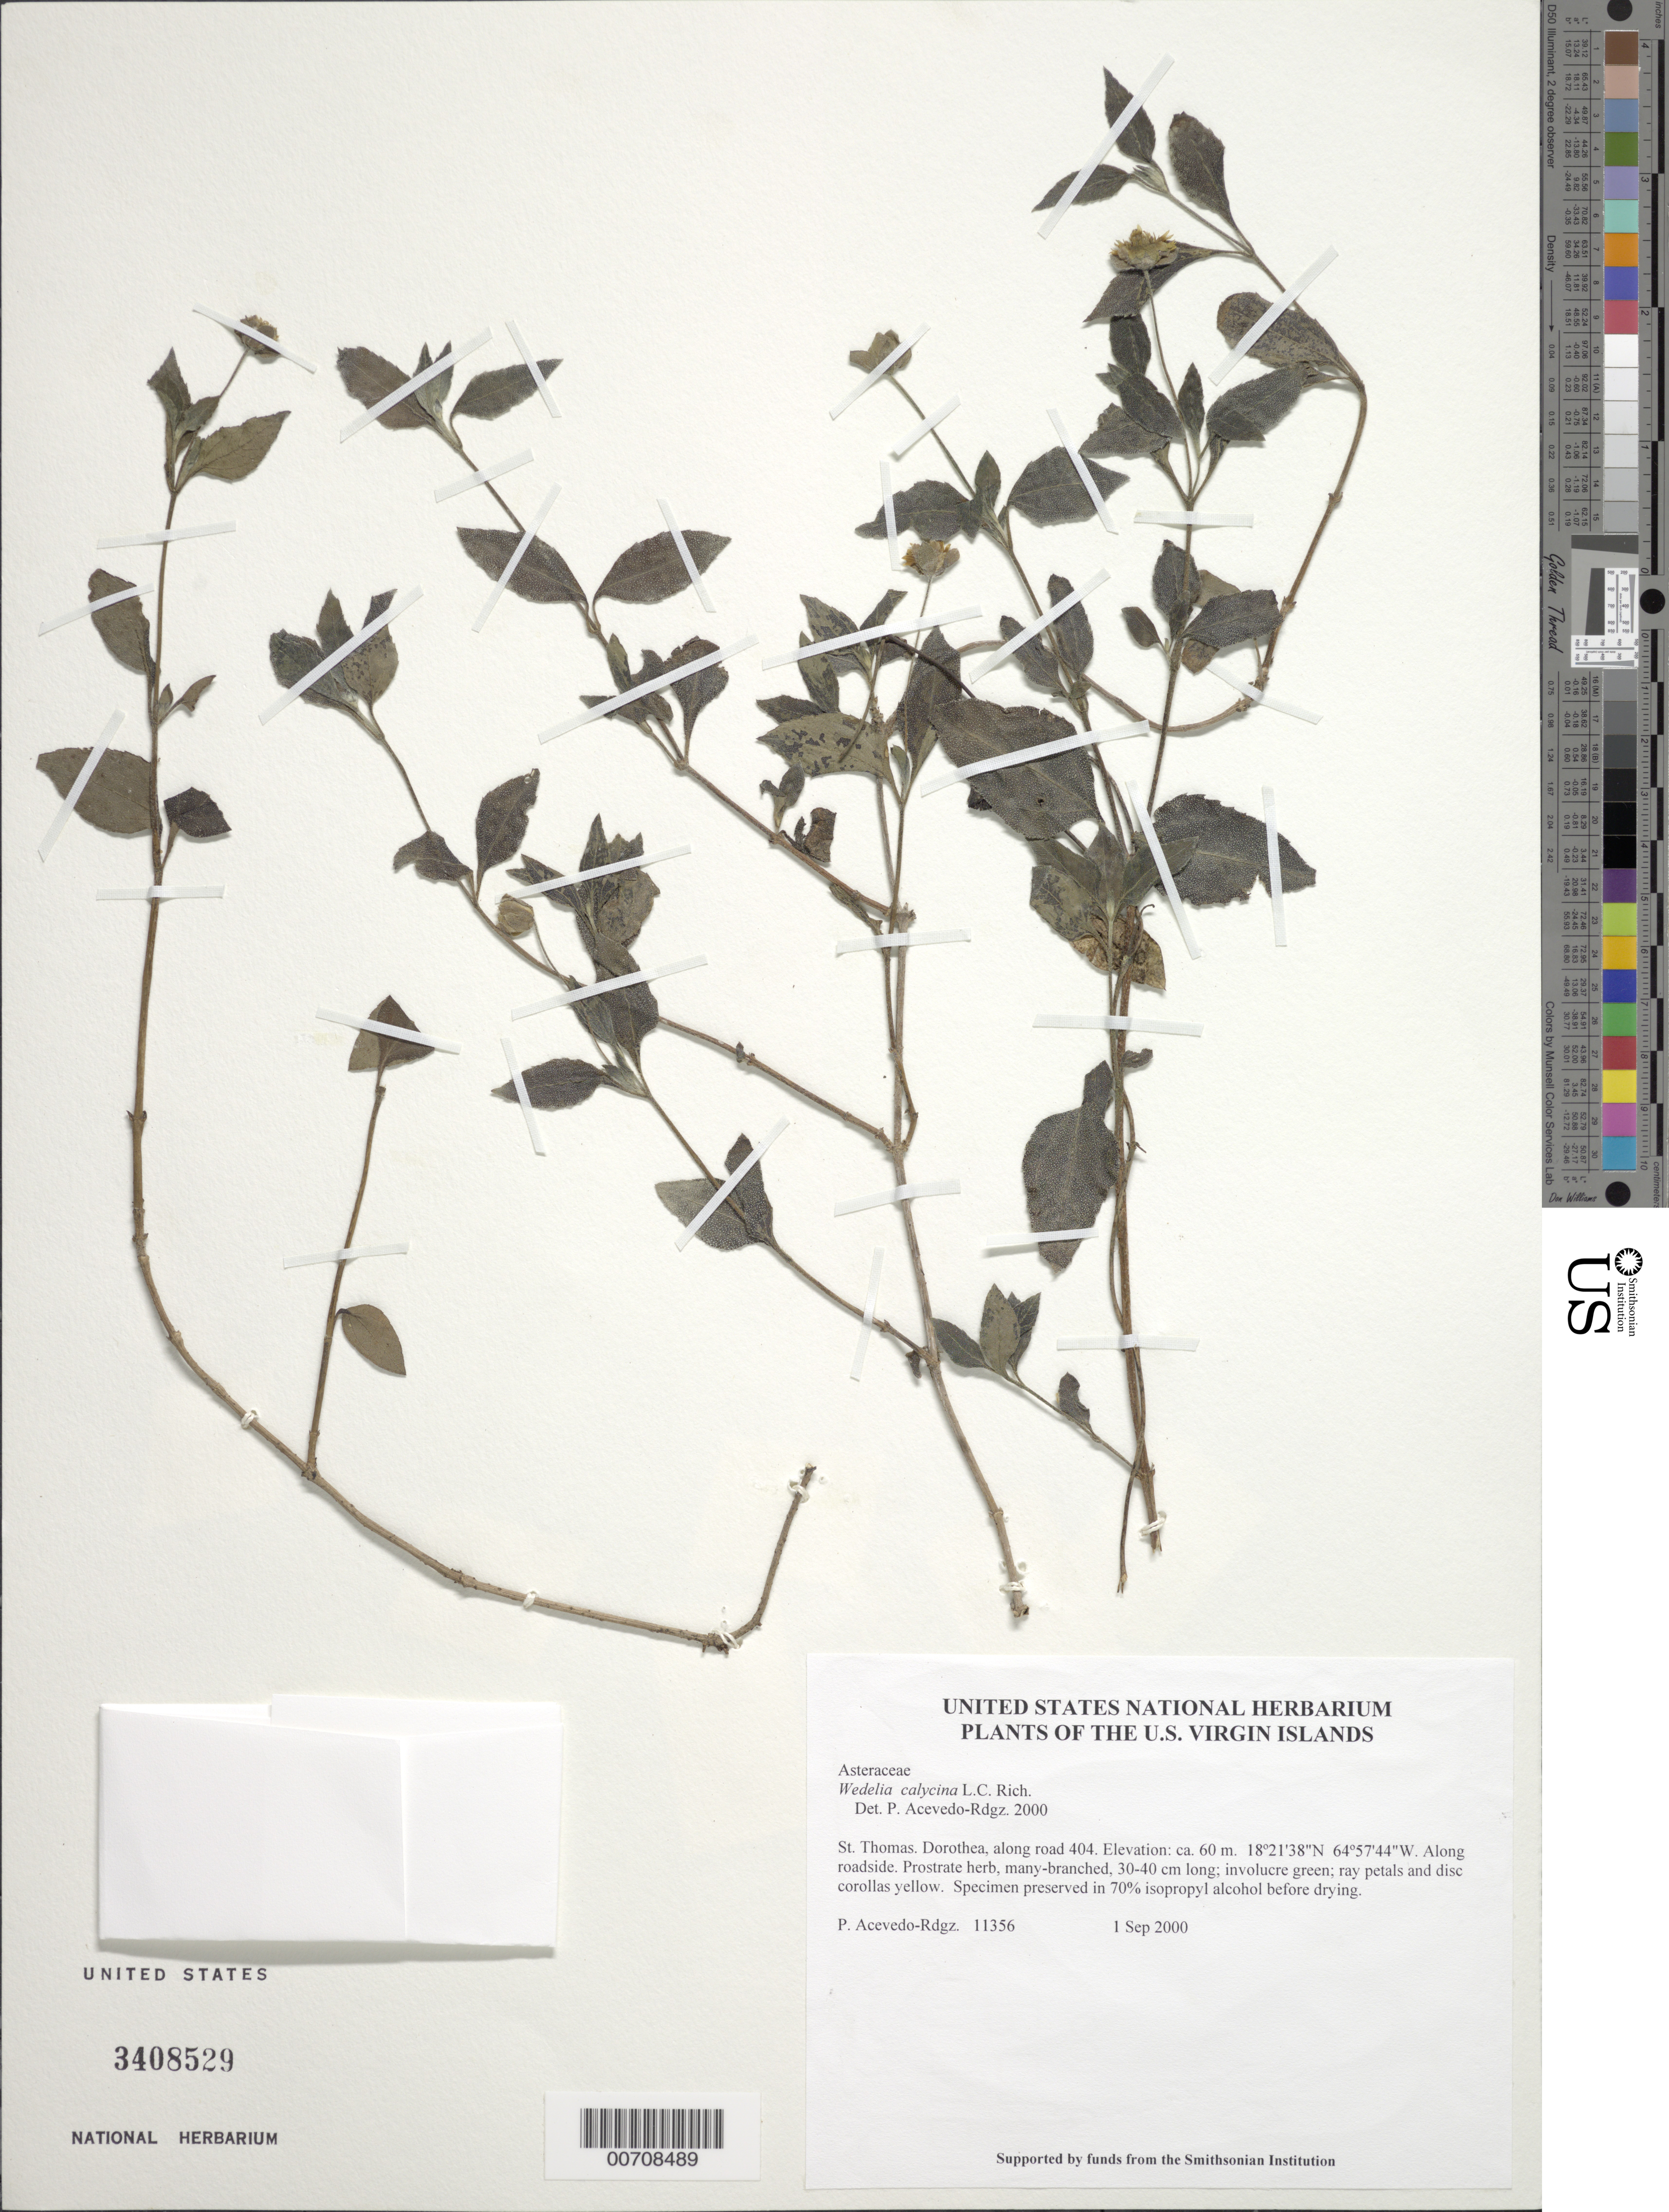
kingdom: Plantae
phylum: Tracheophyta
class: Magnoliopsida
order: Asterales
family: Asteraceae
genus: Wedelia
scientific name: Wedelia calycina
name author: Rich.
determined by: Acevedo-Rodríguez, P., (BOT), Smithsonian Institution - National Museum of Natural History (UNITED STATES)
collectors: P. Acevedo-Rodr.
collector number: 11356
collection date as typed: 01 Sep 2000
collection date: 2000-09-01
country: U.S. Virgin Islands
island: St. Thomas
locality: Dorothea, along road 404.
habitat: Along roadside.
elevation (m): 60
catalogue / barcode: US 3408529